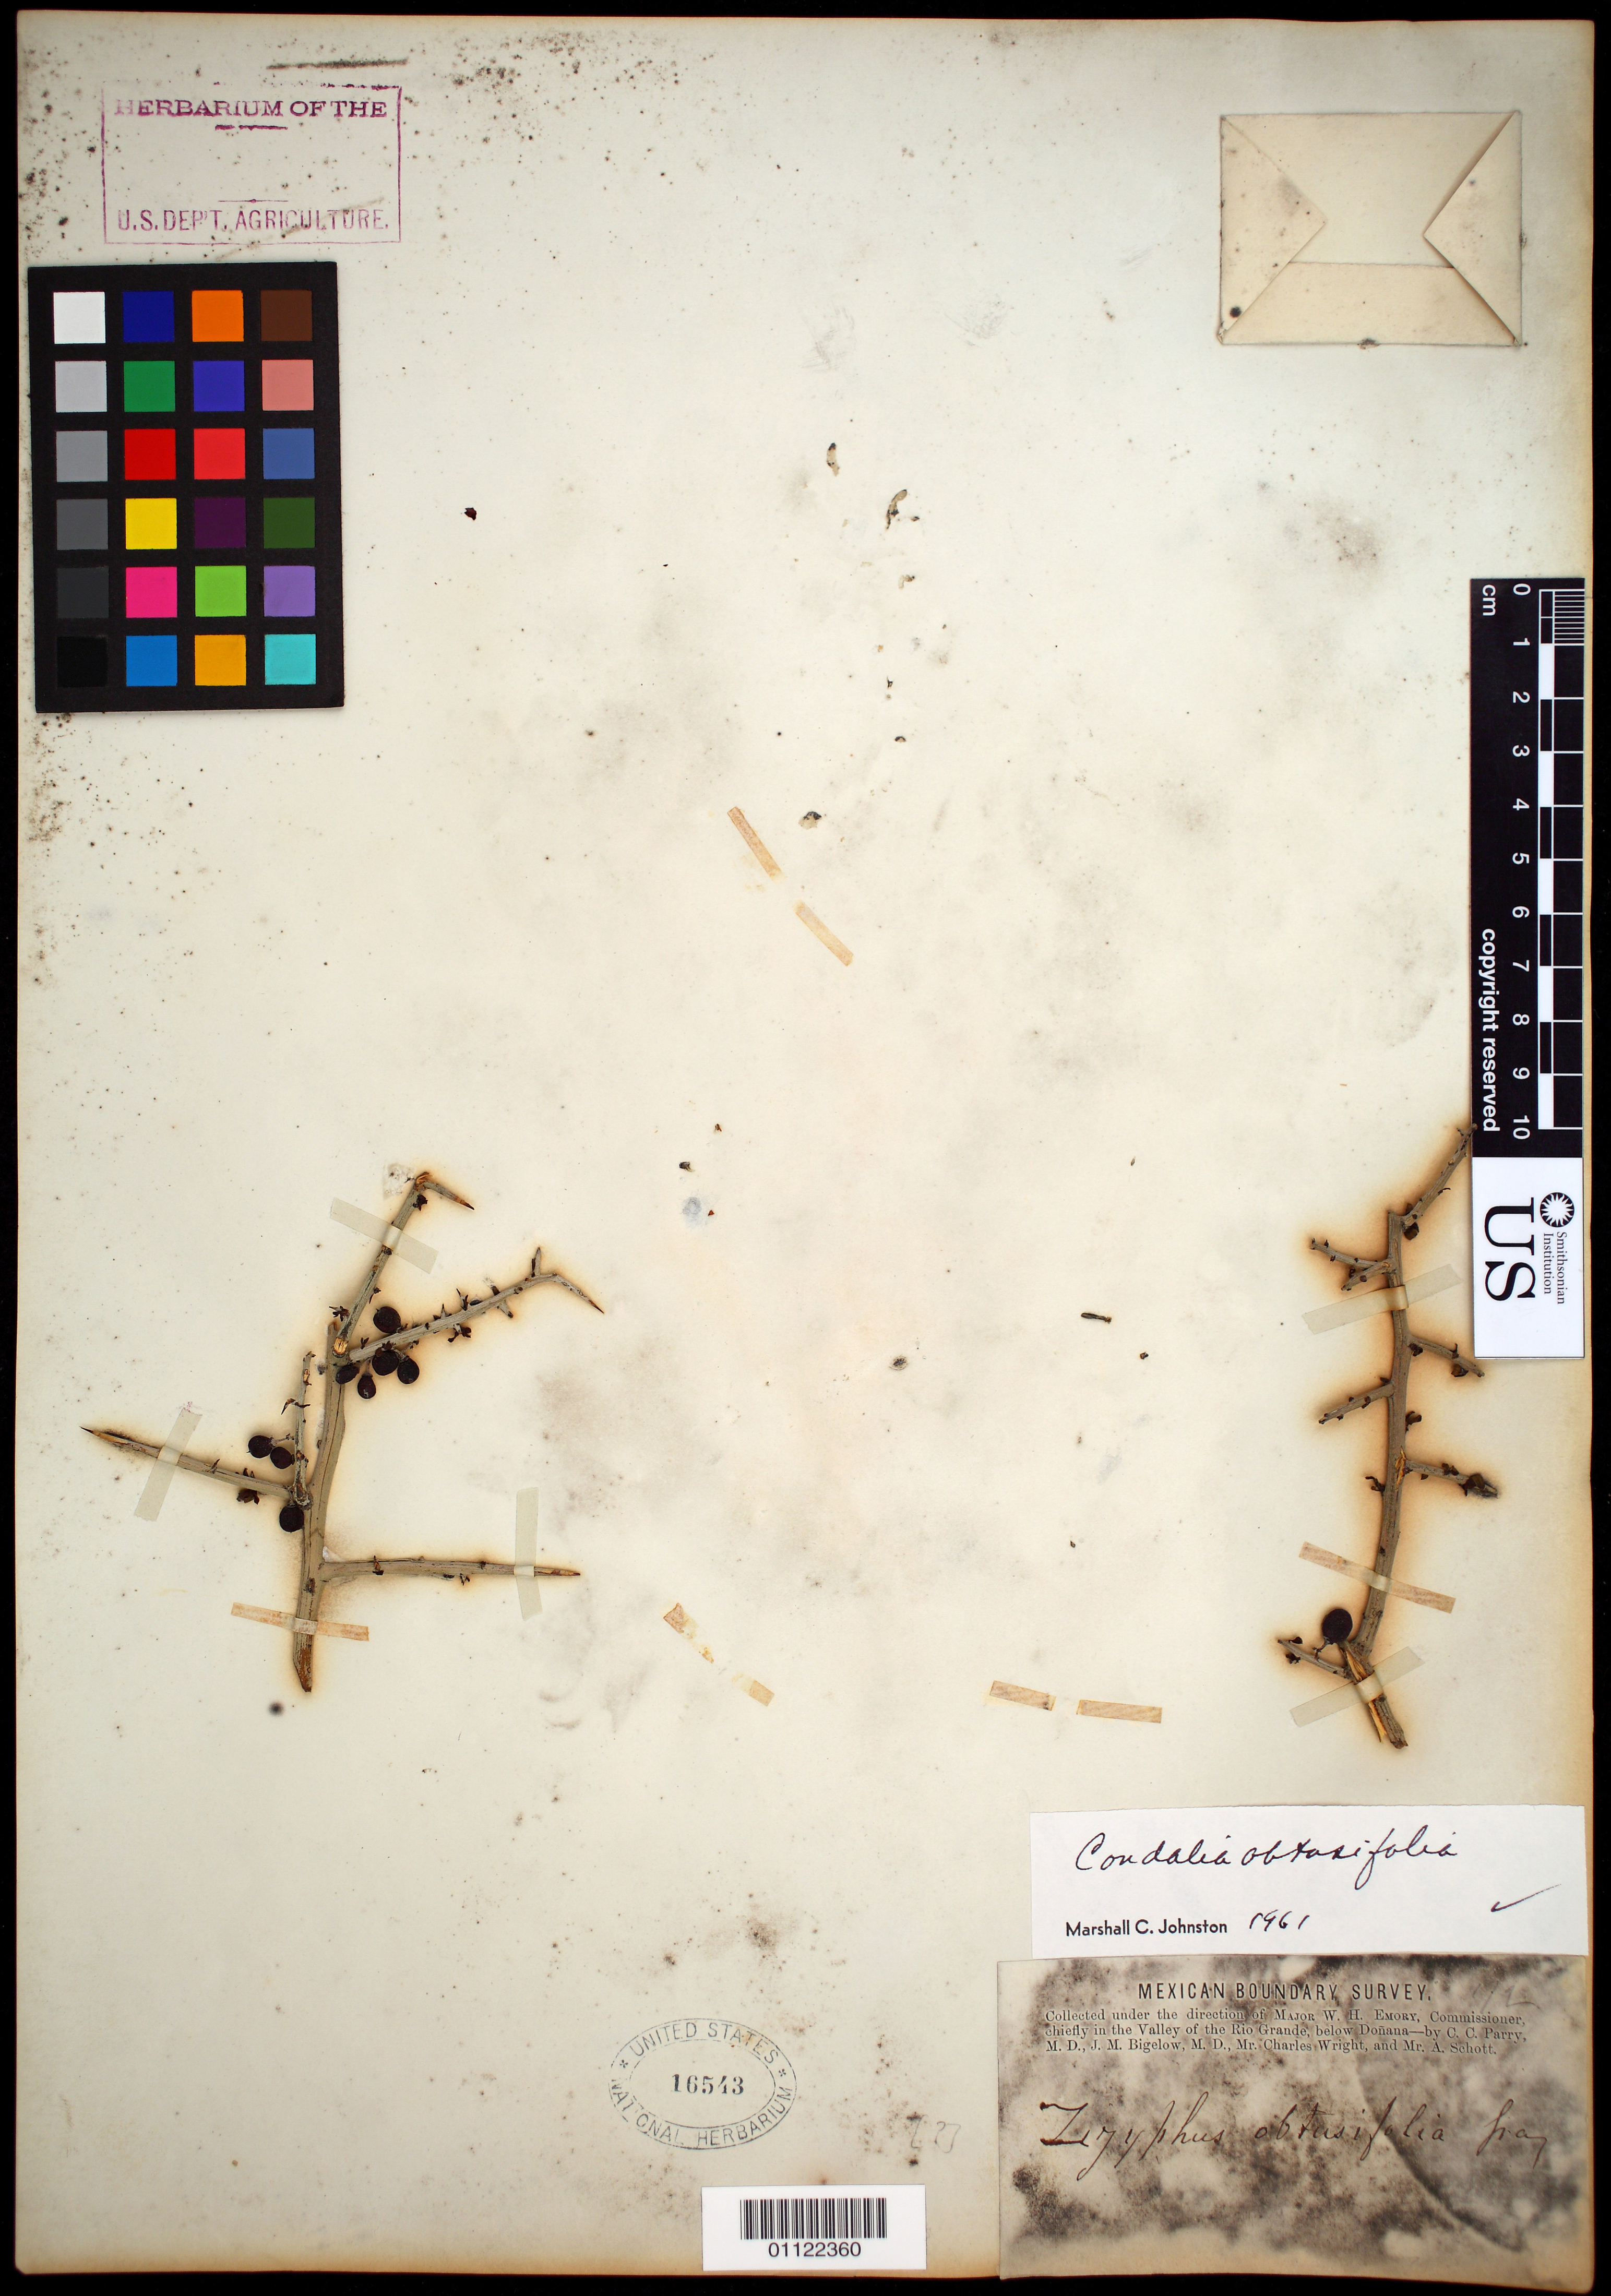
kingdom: Plantae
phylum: Tracheophyta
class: Magnoliopsida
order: Rosales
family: Rhamnaceae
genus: Sarcomphalus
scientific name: Sarcomphalus obtusifolius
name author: (Hook. ex Torr. & A. Gray) Hauenschild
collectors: W. M. Canby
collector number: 62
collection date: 1900-03-22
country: United States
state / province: Texas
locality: Spofford Juncturi.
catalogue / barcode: US 369652